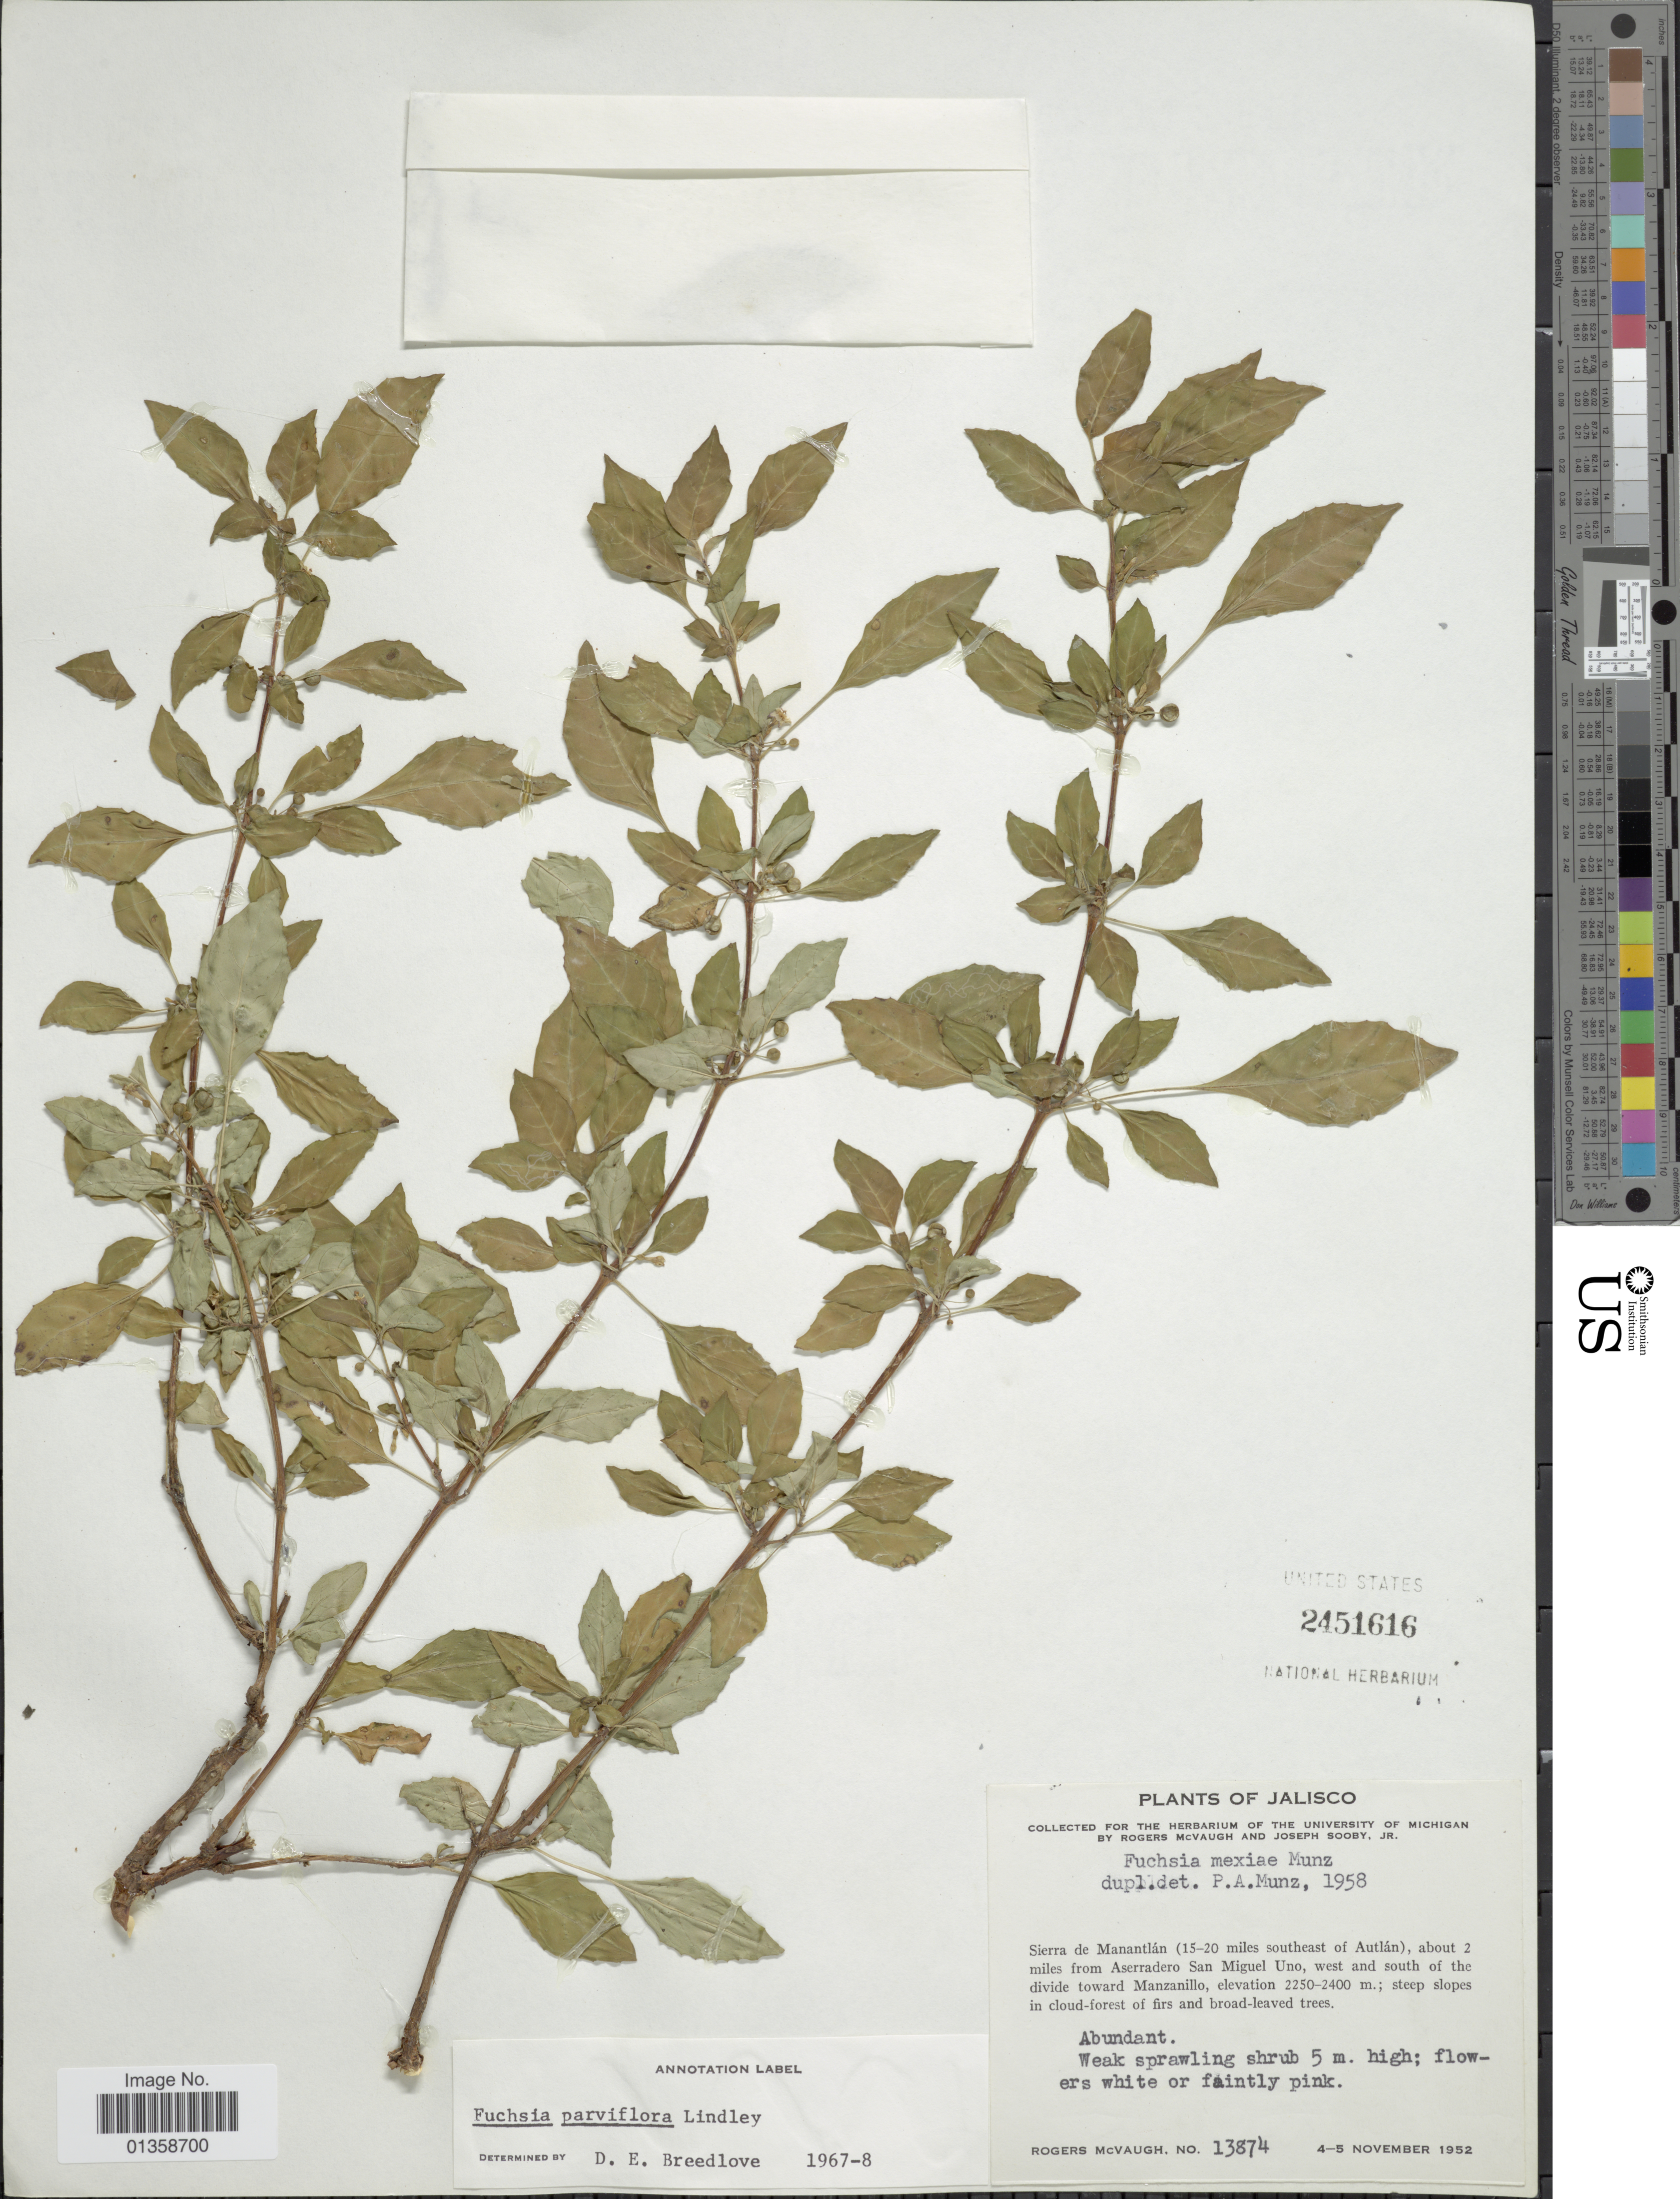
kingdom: Plantae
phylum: Tracheophyta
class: Magnoliopsida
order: Myrtales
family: Onagraceae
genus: Fuchsia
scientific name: Fuchsia cylindracea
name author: Lindl.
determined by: Wagner, W. L., (BOT), Smithsonian Institution - National Museum of Natural History (UNITED STATES)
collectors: R. McVaugh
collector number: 13874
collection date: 1952-11-04/1952-11-05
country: Mexico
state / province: Jalisco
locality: Sierra de Manantlán (15-20 miles southeastof Autlán), about 2 miles from Aserradero San Miguel Uno, west and south of the divide toward Manzanillo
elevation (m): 2250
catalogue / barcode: US 2451616